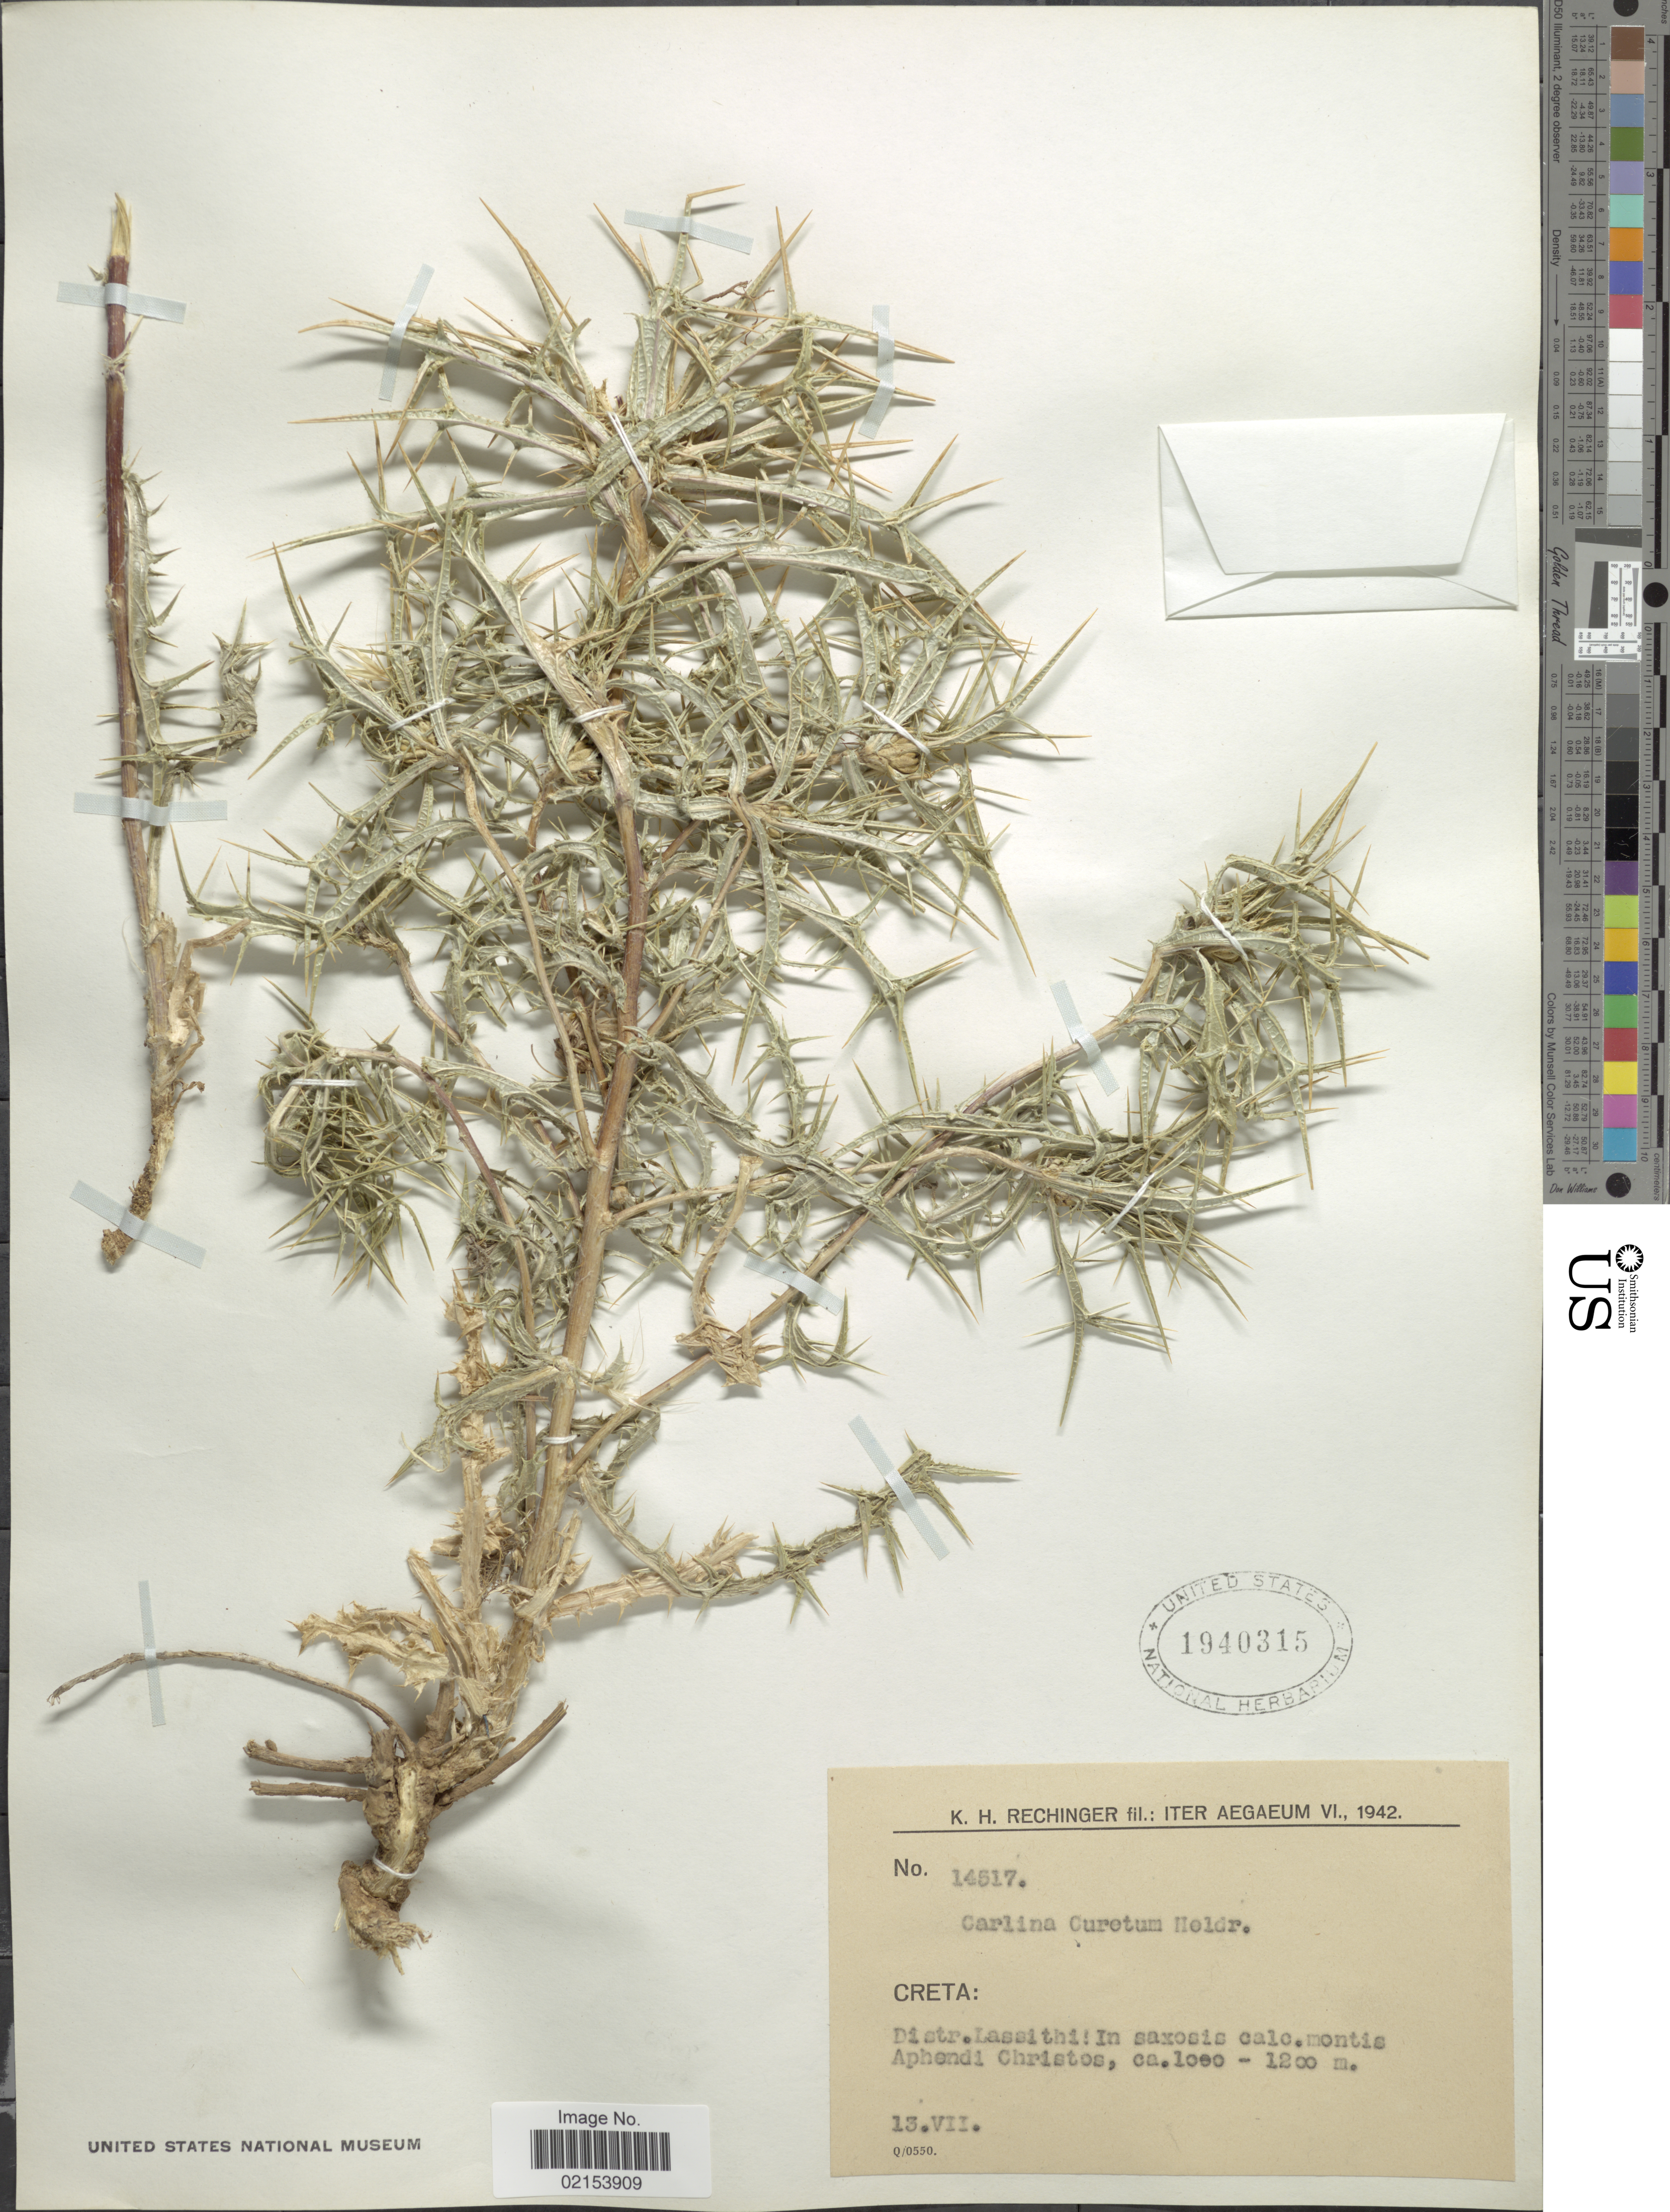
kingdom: Plantae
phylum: Tracheophyta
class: Magnoliopsida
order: Asterales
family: Asteraceae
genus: Carlina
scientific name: Carlina curetum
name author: Heldr.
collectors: K. H. Rechinger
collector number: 14517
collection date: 1942-07-13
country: Greece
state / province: Crete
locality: Creta. Distr. Lassithi, montis Aphendi Christos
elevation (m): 1000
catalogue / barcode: US 1940315